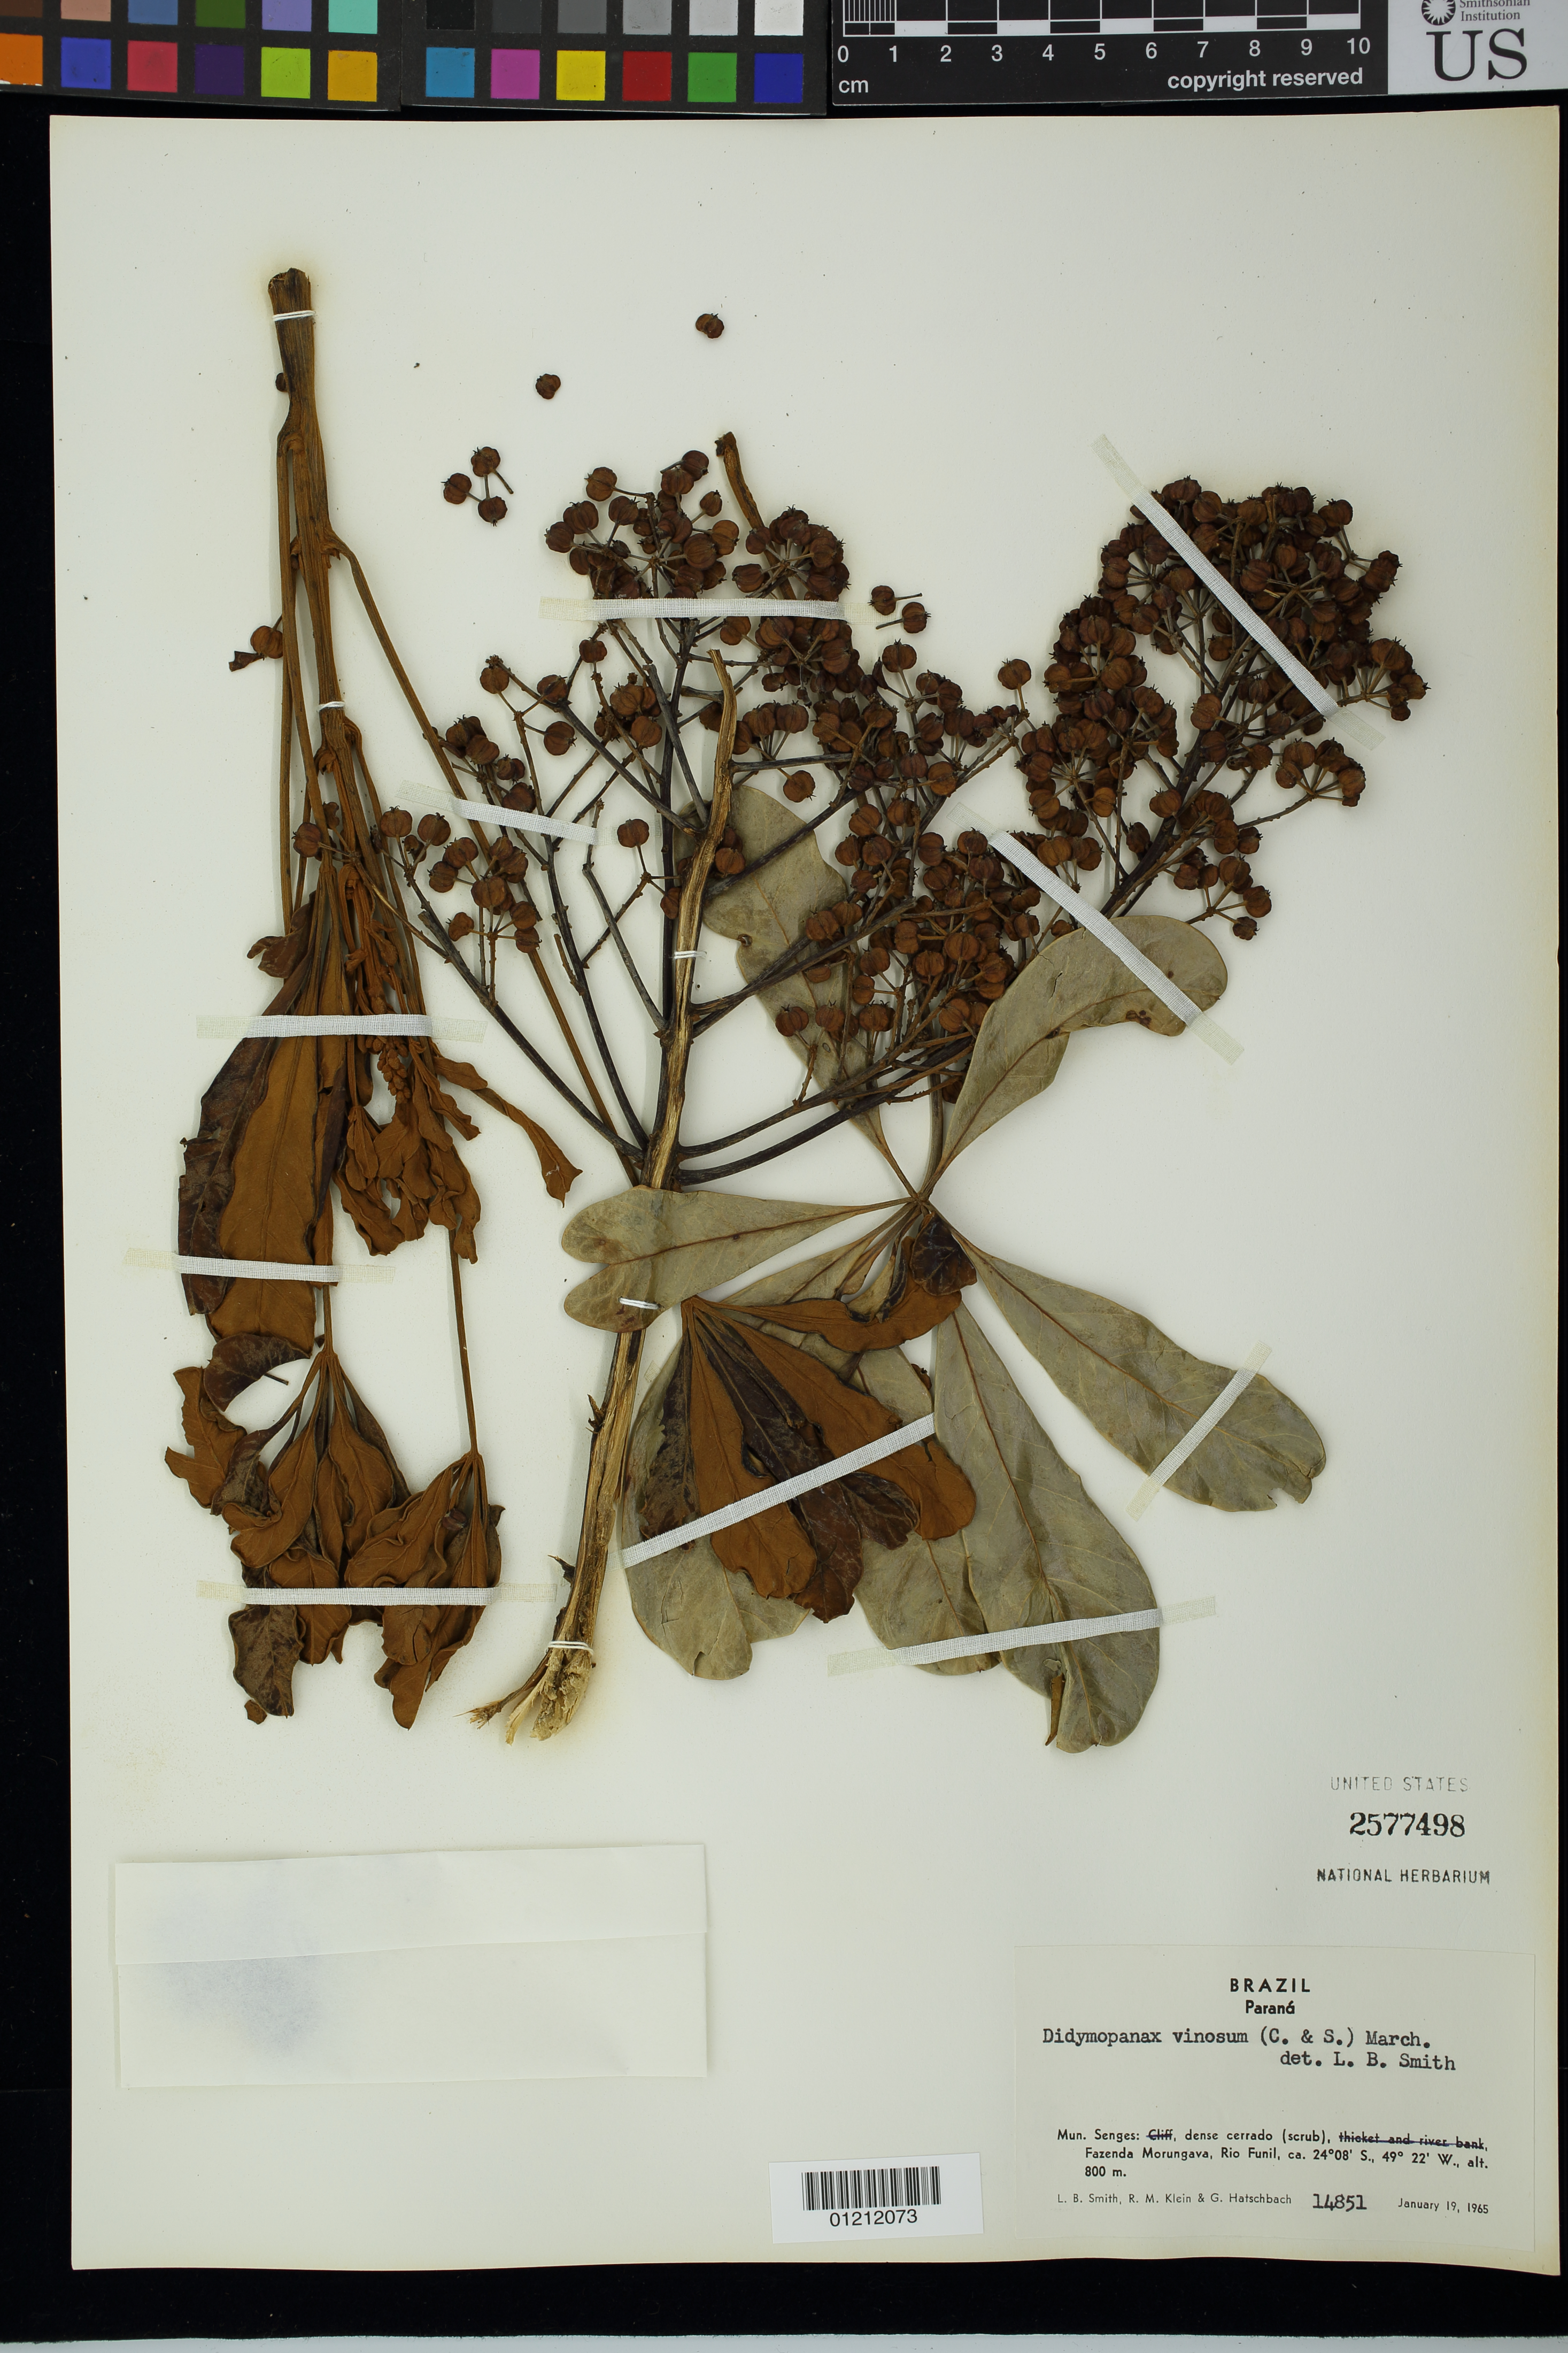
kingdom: Plantae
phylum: Tracheophyta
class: Magnoliopsida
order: Apiales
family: Araliaceae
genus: Schefflera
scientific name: Schefflera vinosa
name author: (Cham. & Schltdl.) Frodin & Fiaschi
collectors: L. Smith, R. M. Klein & G. Hatschbach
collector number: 14851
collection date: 1965-01-19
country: Brazil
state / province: Paraná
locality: Mun. Senges: dense cerrado (scrub), Fazenda Morungava, Rio Funil.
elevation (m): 800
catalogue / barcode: US 2577498